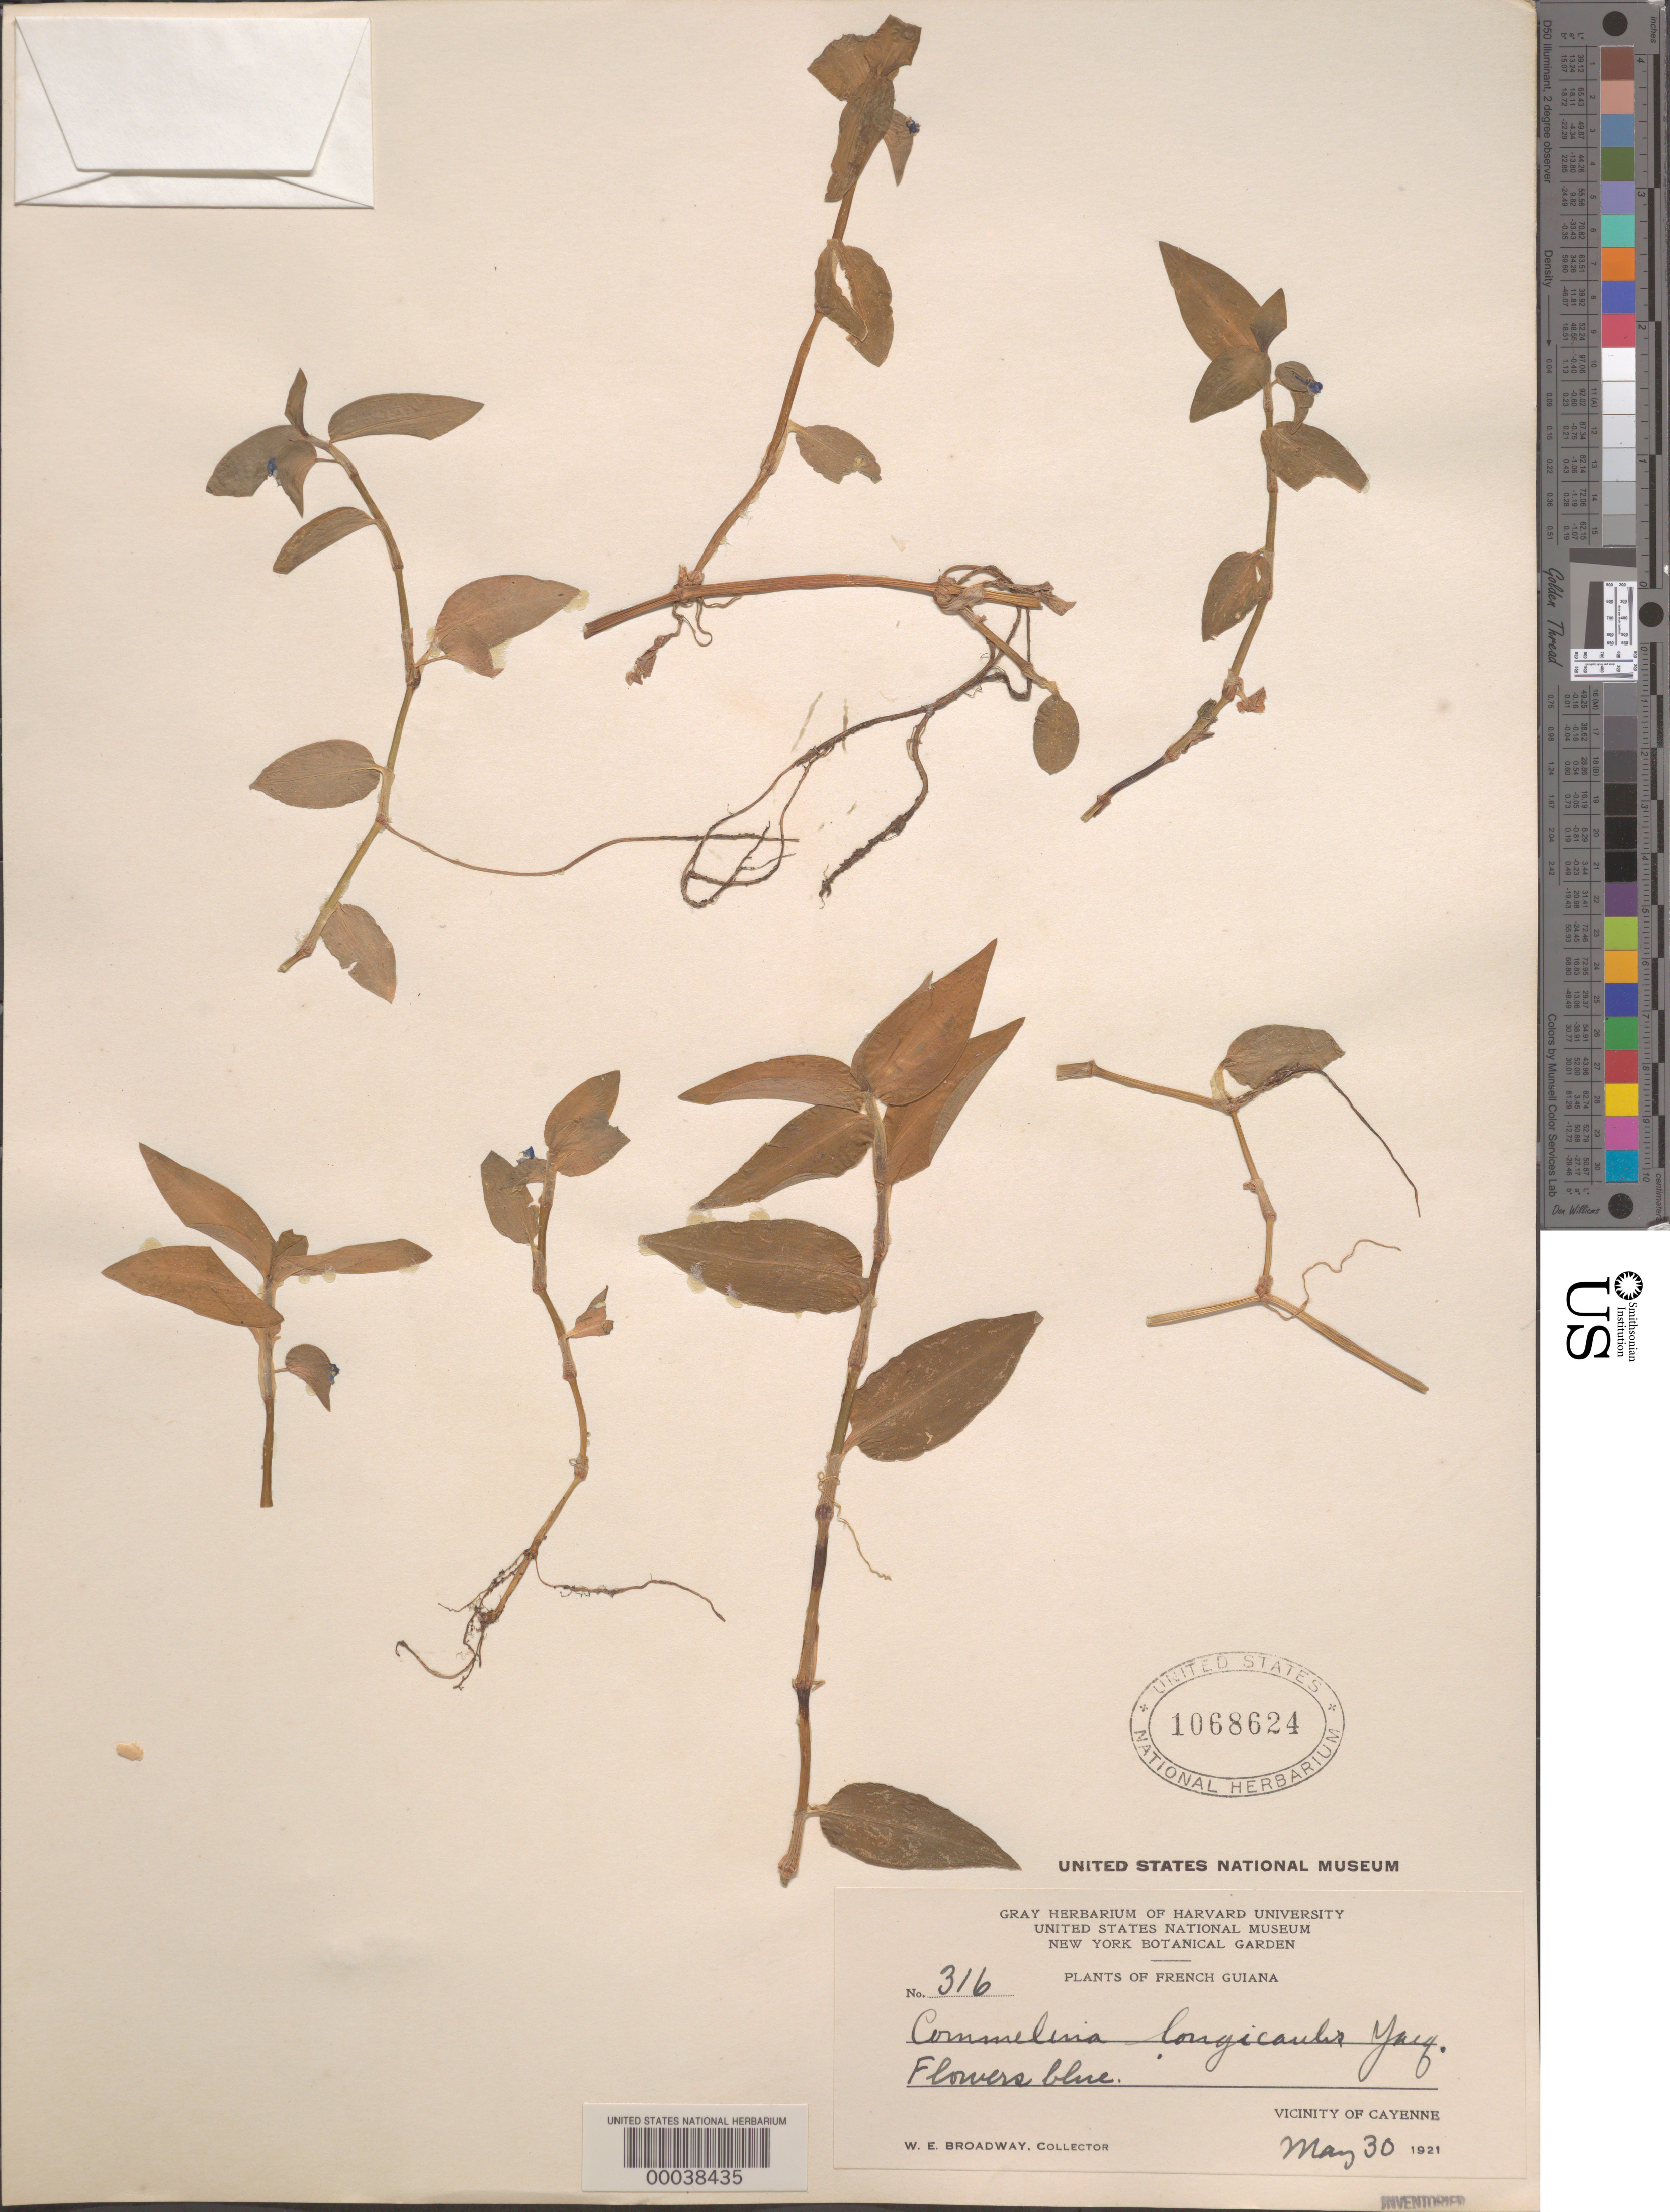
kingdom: Plantae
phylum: Tracheophyta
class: Liliopsida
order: Commelinales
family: Commelinaceae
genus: Commelina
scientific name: Commelina diffusa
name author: Burm. f.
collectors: W. E. Broadway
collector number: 316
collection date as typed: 30 May 1921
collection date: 1921-05-30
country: Guyana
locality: Cayenne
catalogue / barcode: US 1068624